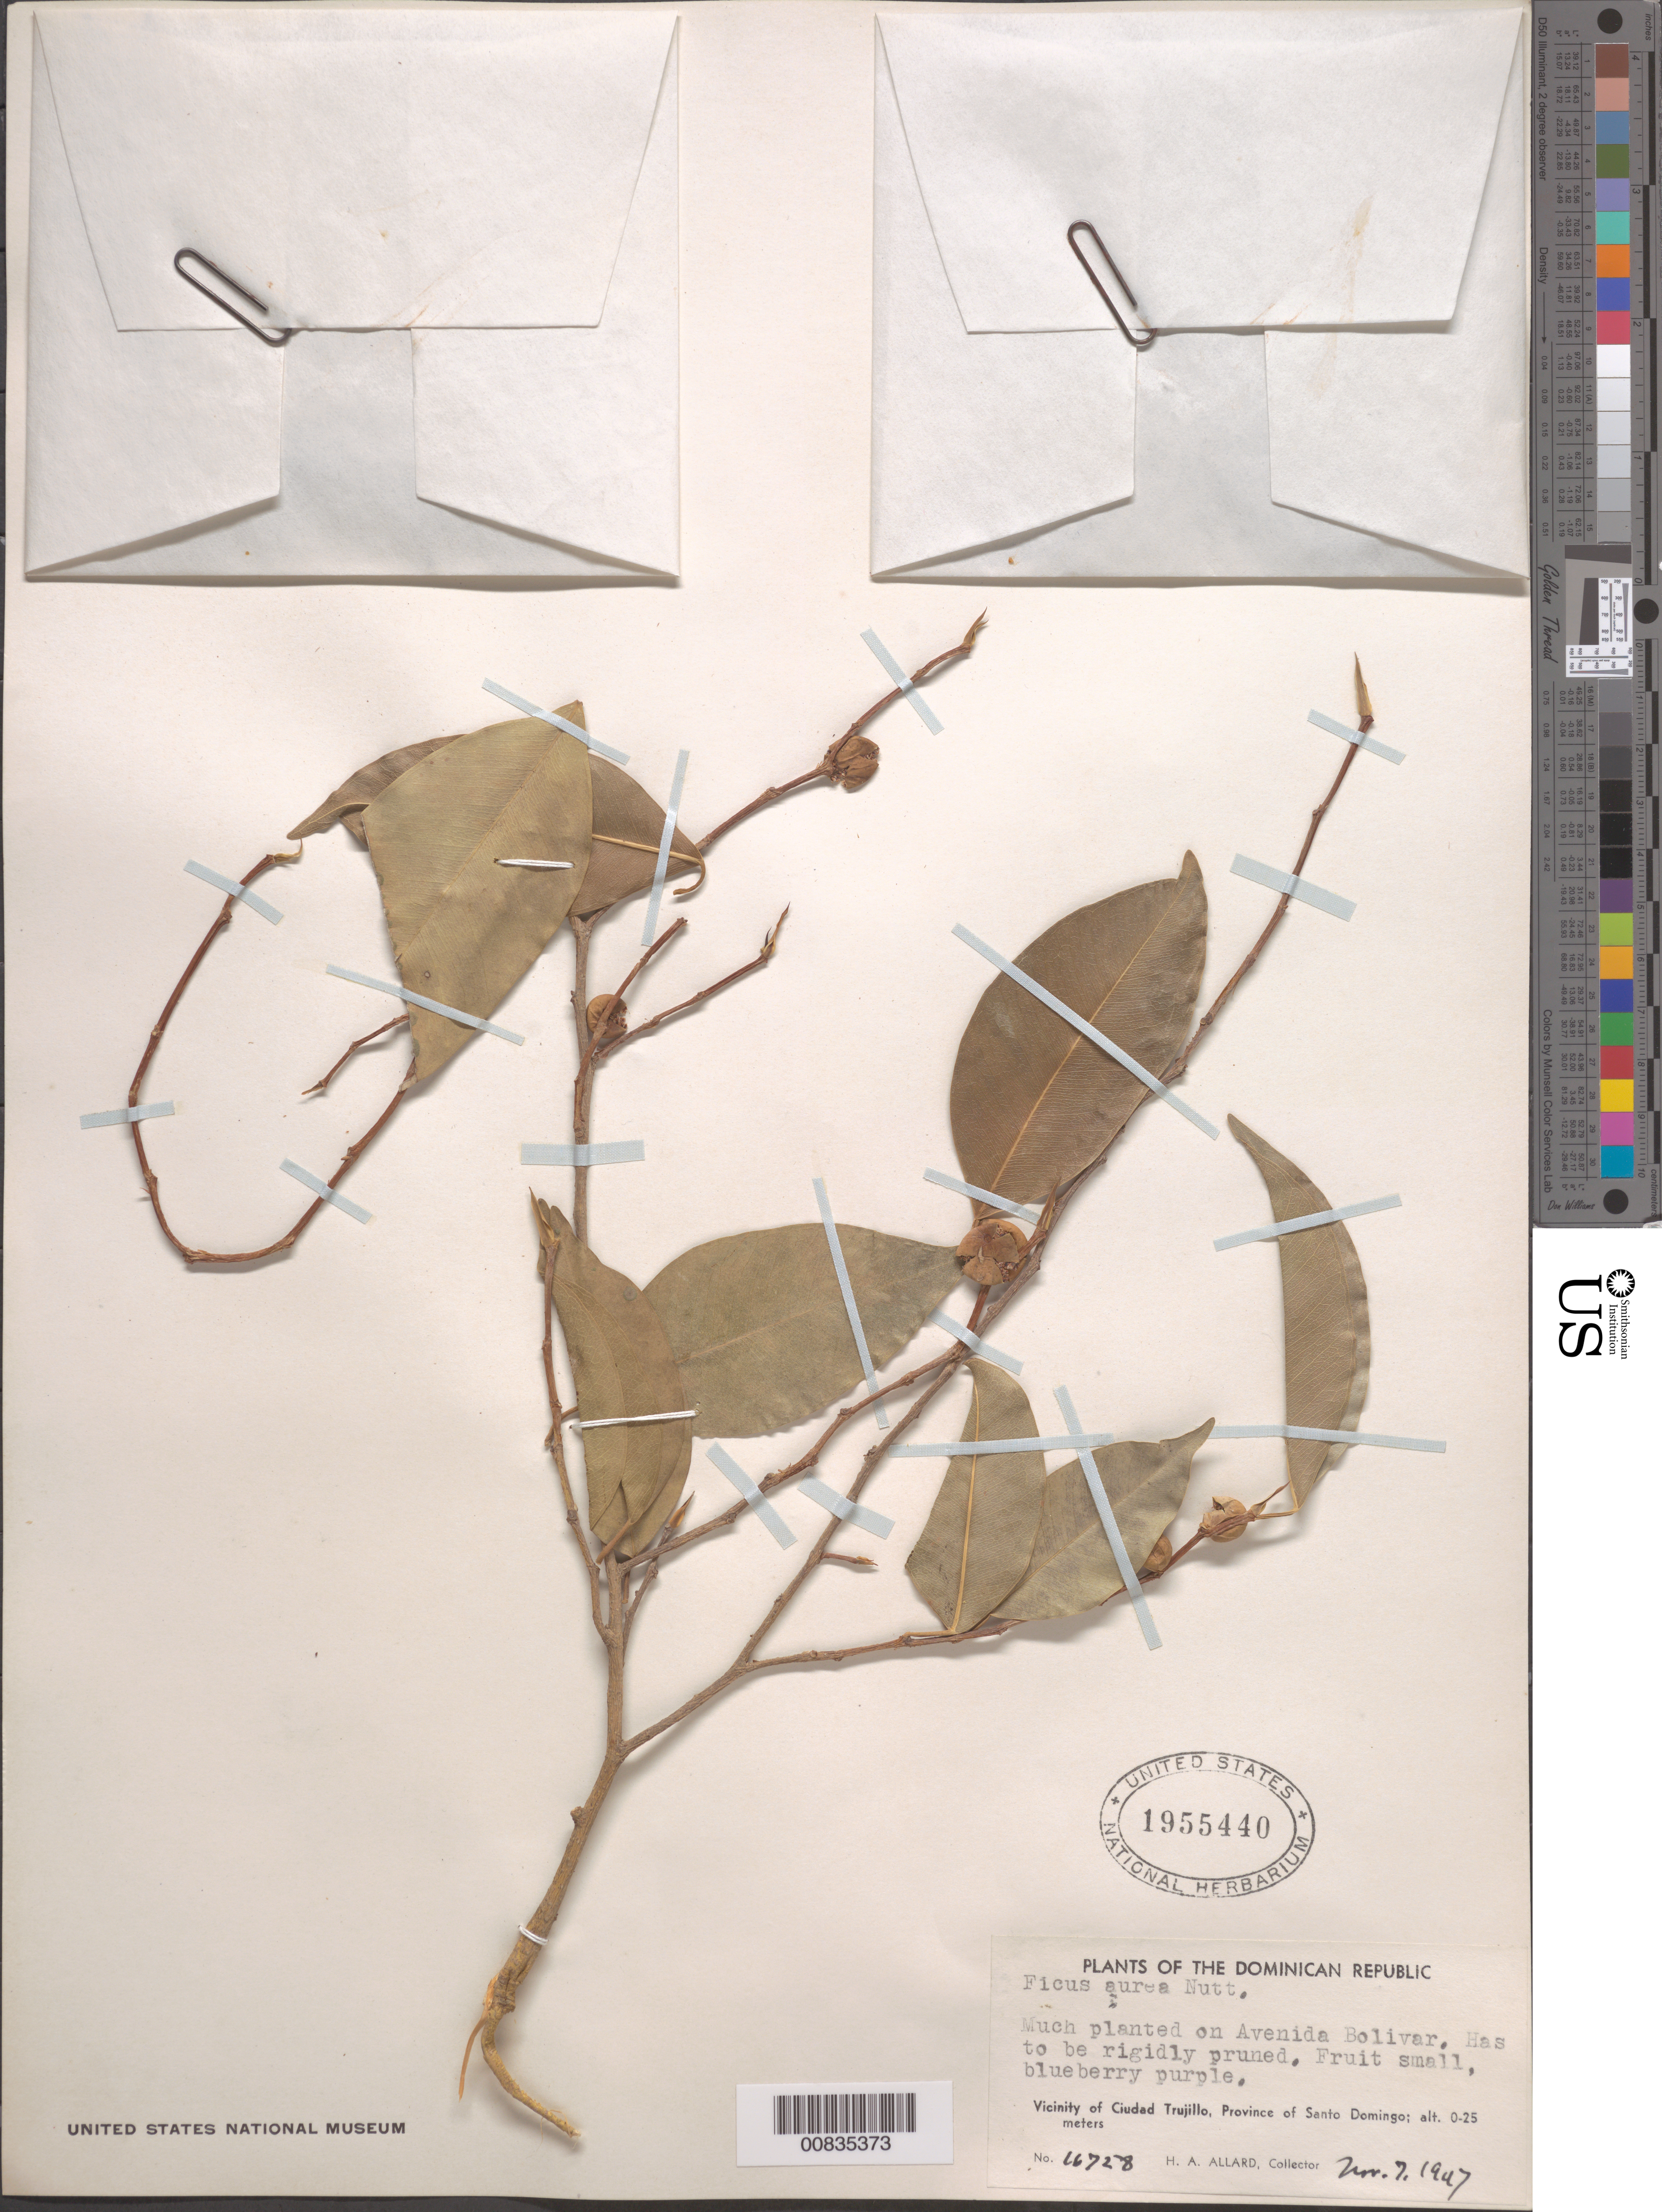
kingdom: Plantae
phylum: Tracheophyta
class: Magnoliopsida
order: Rosales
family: Moraceae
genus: Ficus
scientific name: Ficus aurea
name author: Nutt.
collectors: H. A. Allard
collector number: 66728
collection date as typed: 07 Nov 1947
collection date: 1947-11-07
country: Dominican Republic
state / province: Distrito Nacional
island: Hispaniola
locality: Vicinity of Ciudad Trujillo, Province of Santo Domingo (obsolete).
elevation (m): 0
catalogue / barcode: US 1955440